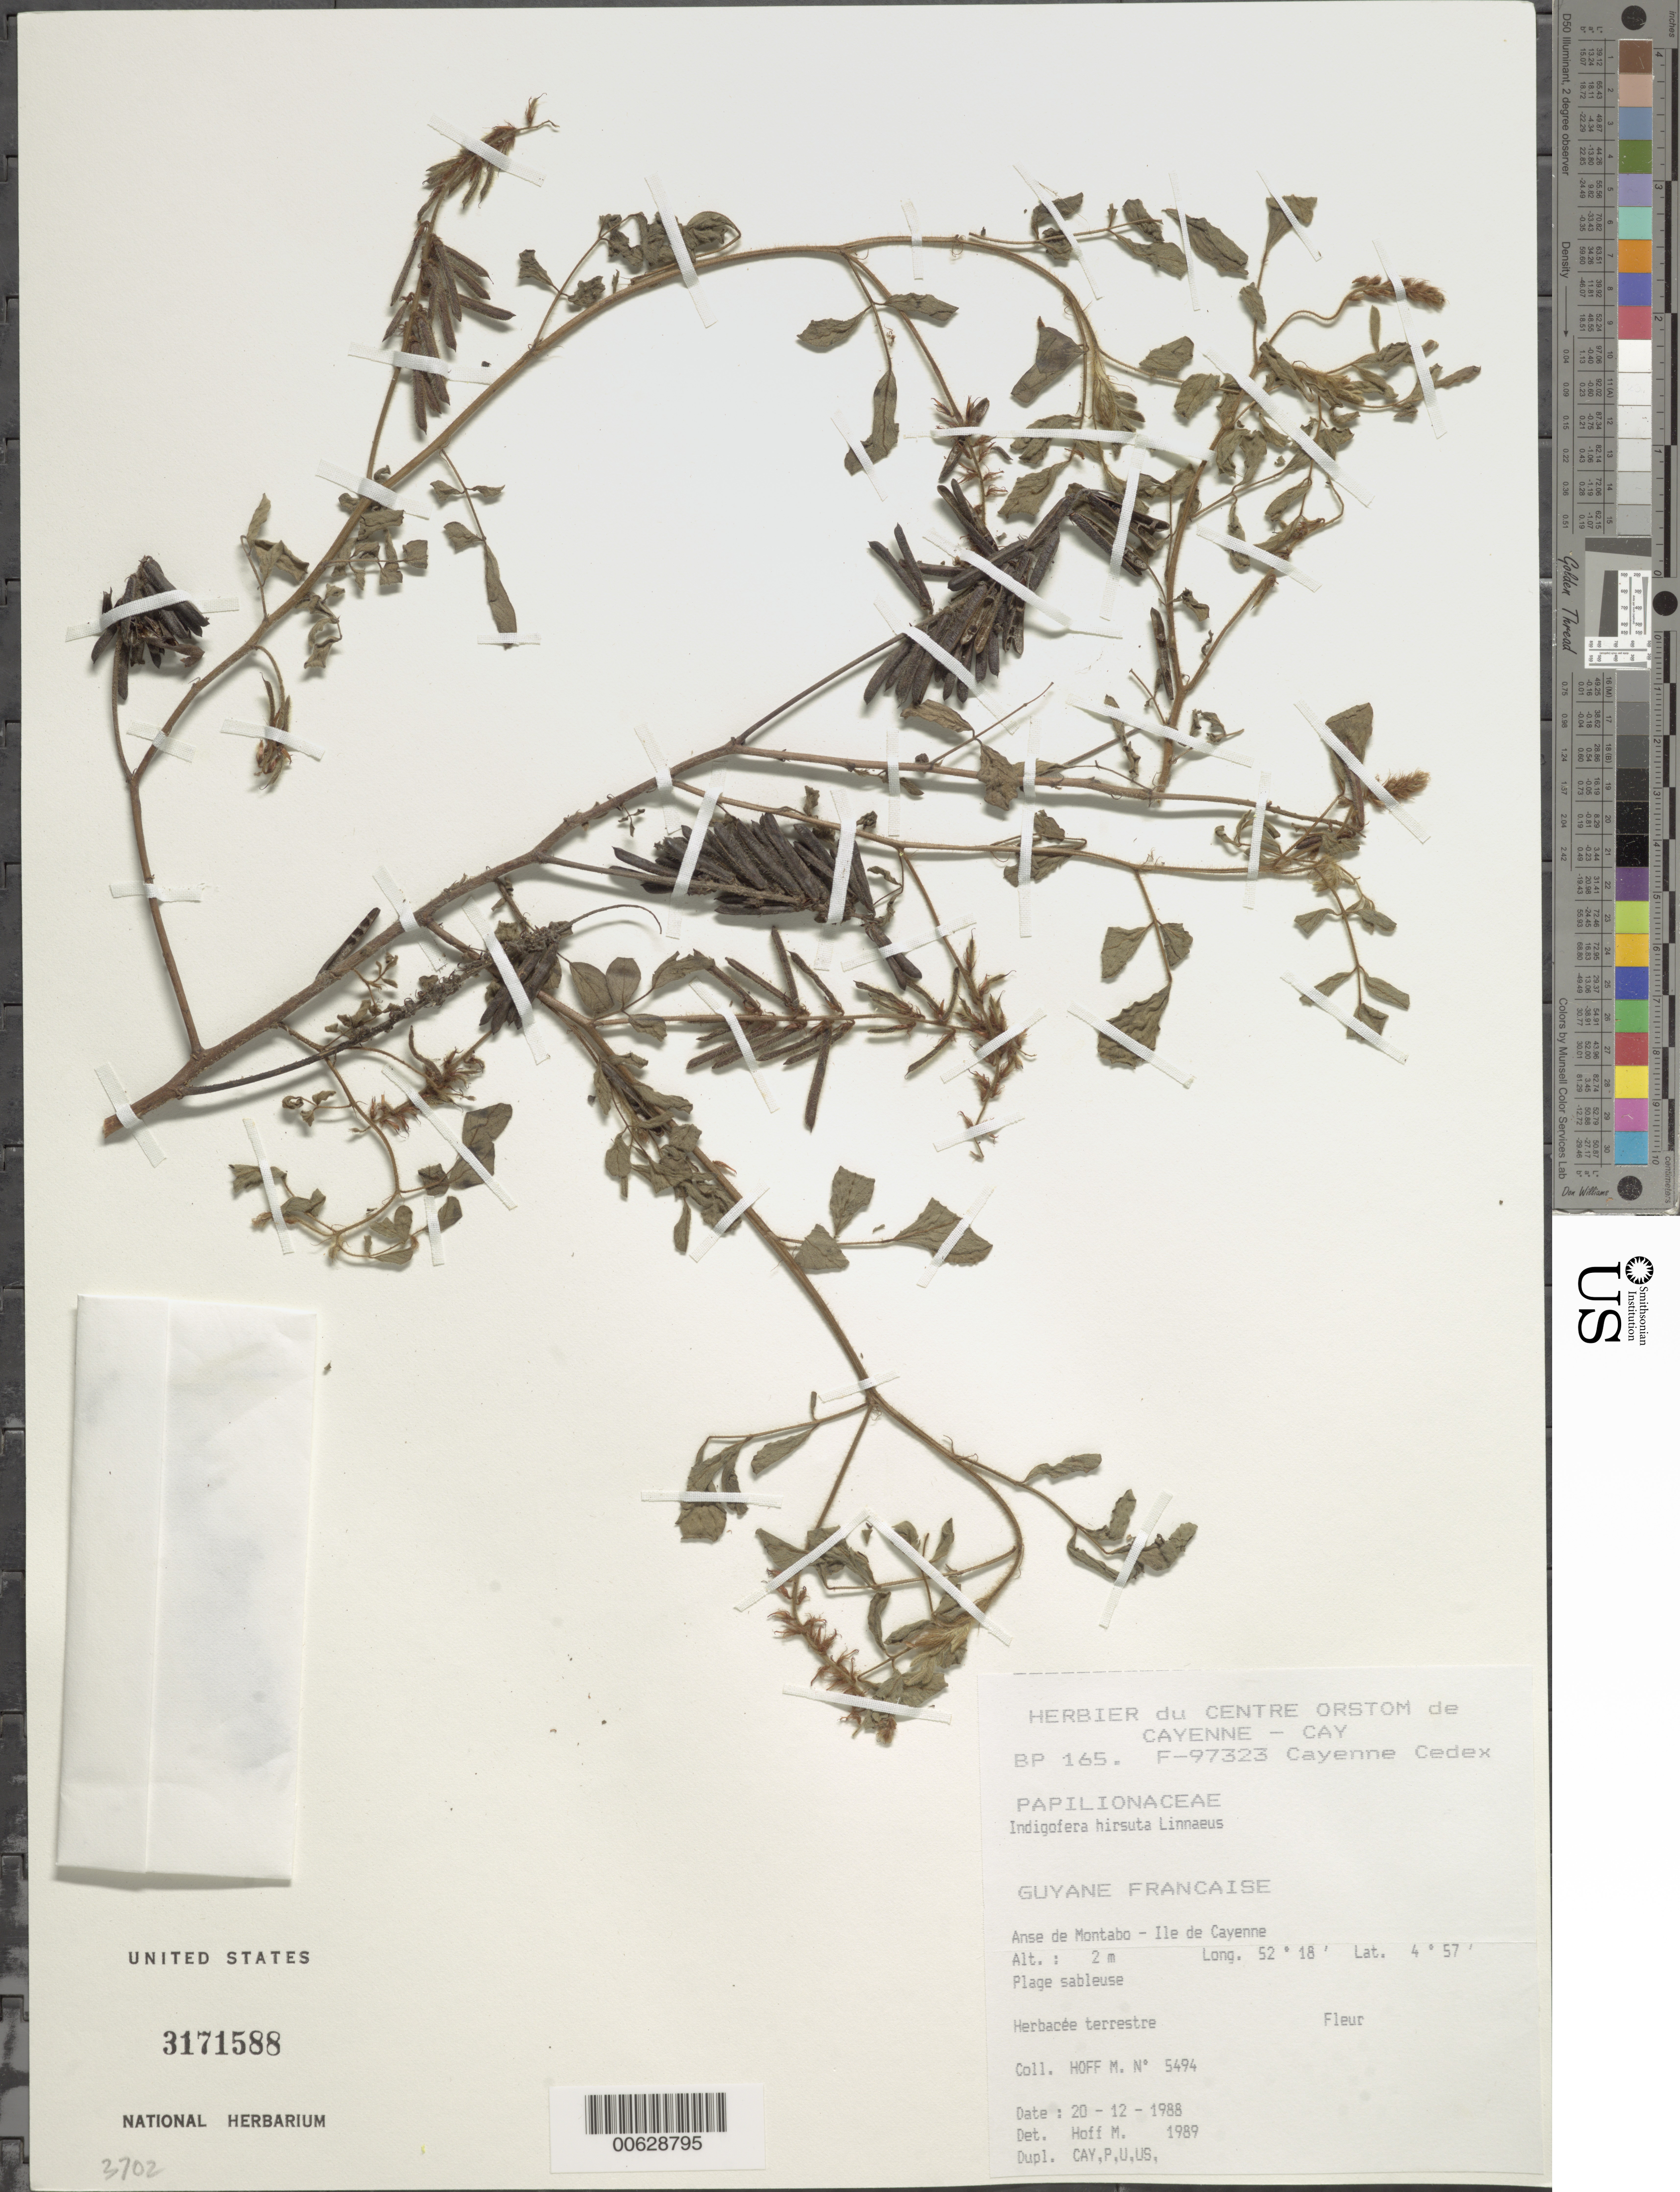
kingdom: Plantae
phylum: Tracheophyta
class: Magnoliopsida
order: Fabales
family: Fabaceae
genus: Indigofera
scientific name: Indigofera hirsuta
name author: L.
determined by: Hoff, M.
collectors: M. Hoff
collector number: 5494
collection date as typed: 20-Dec-88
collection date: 1988-12-20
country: French Guiana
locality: Ile de Cayenne, Anse de Montabo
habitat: Plage Sableuse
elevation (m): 2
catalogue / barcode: US 3171588